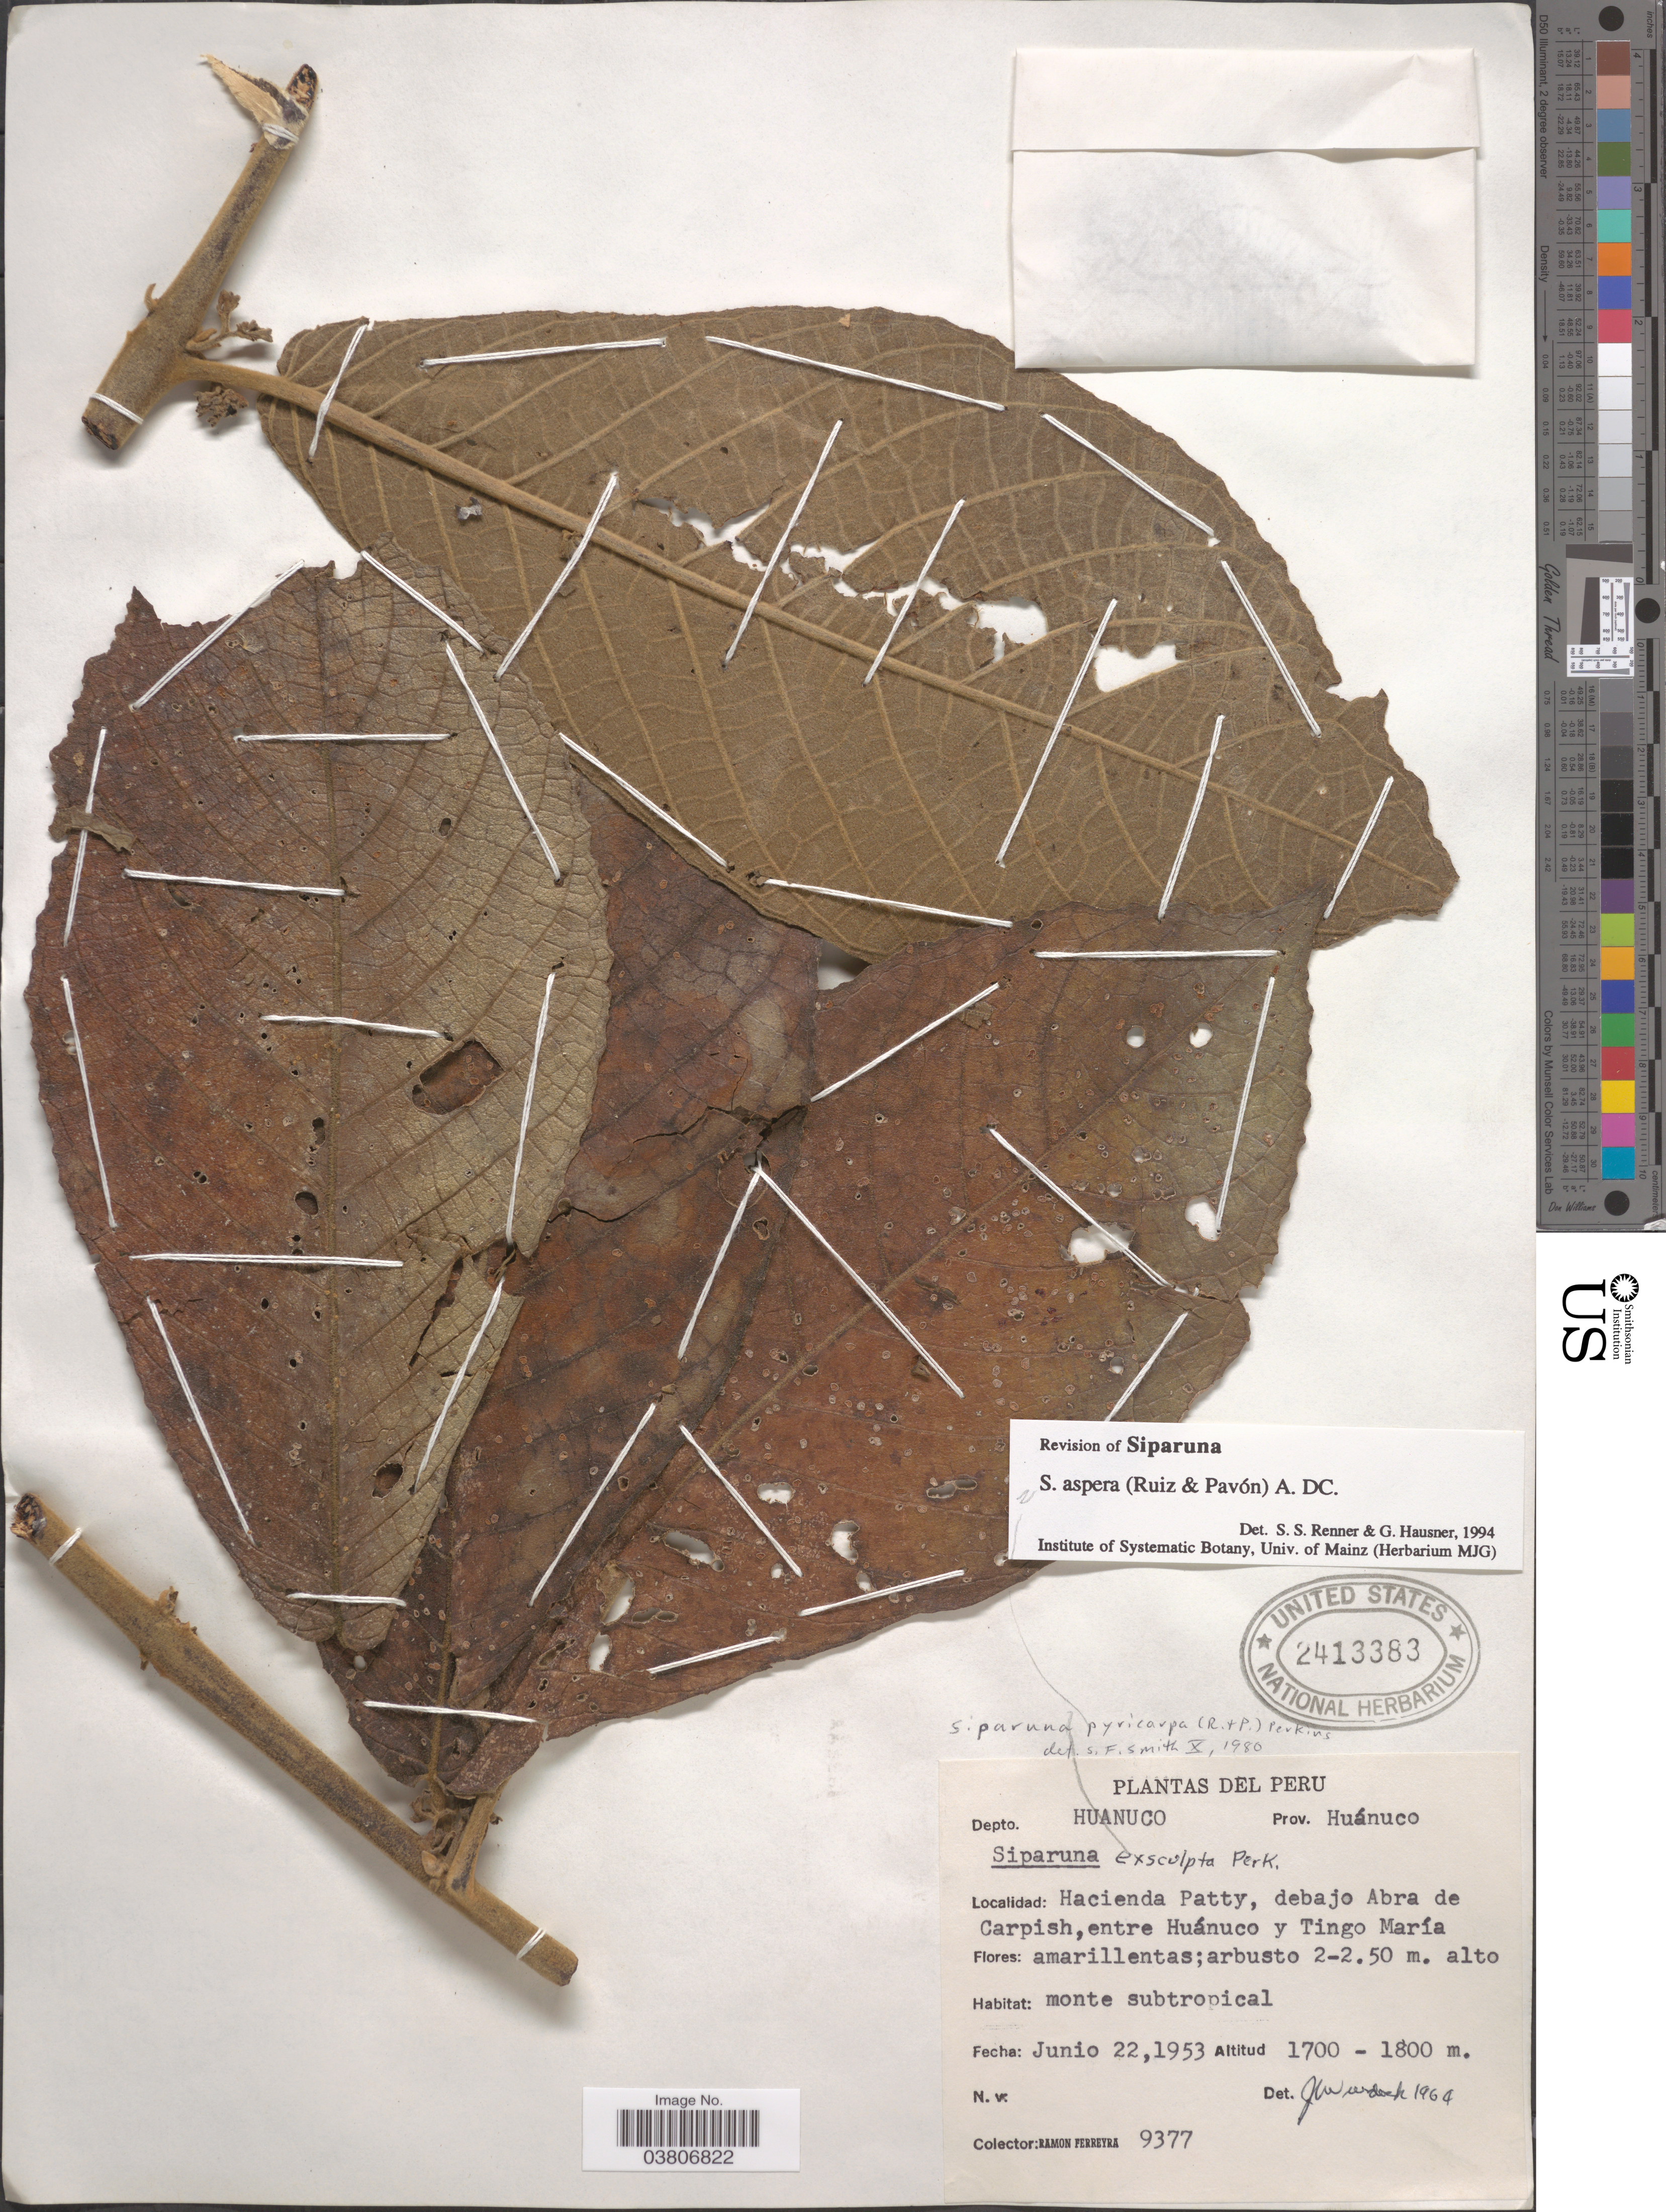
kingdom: Plantae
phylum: Tracheophyta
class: Magnoliopsida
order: Laurales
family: Siparunaceae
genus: Siparuna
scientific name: Siparuna aspera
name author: (Ruiz & Pav.) A. DC.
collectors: R. A. Ferreyra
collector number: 9377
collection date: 1953-06-22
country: Peru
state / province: Huánuco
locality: Depto. Huanuco. Prov. Huánuco. Hacienda Patty, debajo Abra de Carpish, entre Huánuco y Tingo María.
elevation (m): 1700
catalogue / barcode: US 2413383